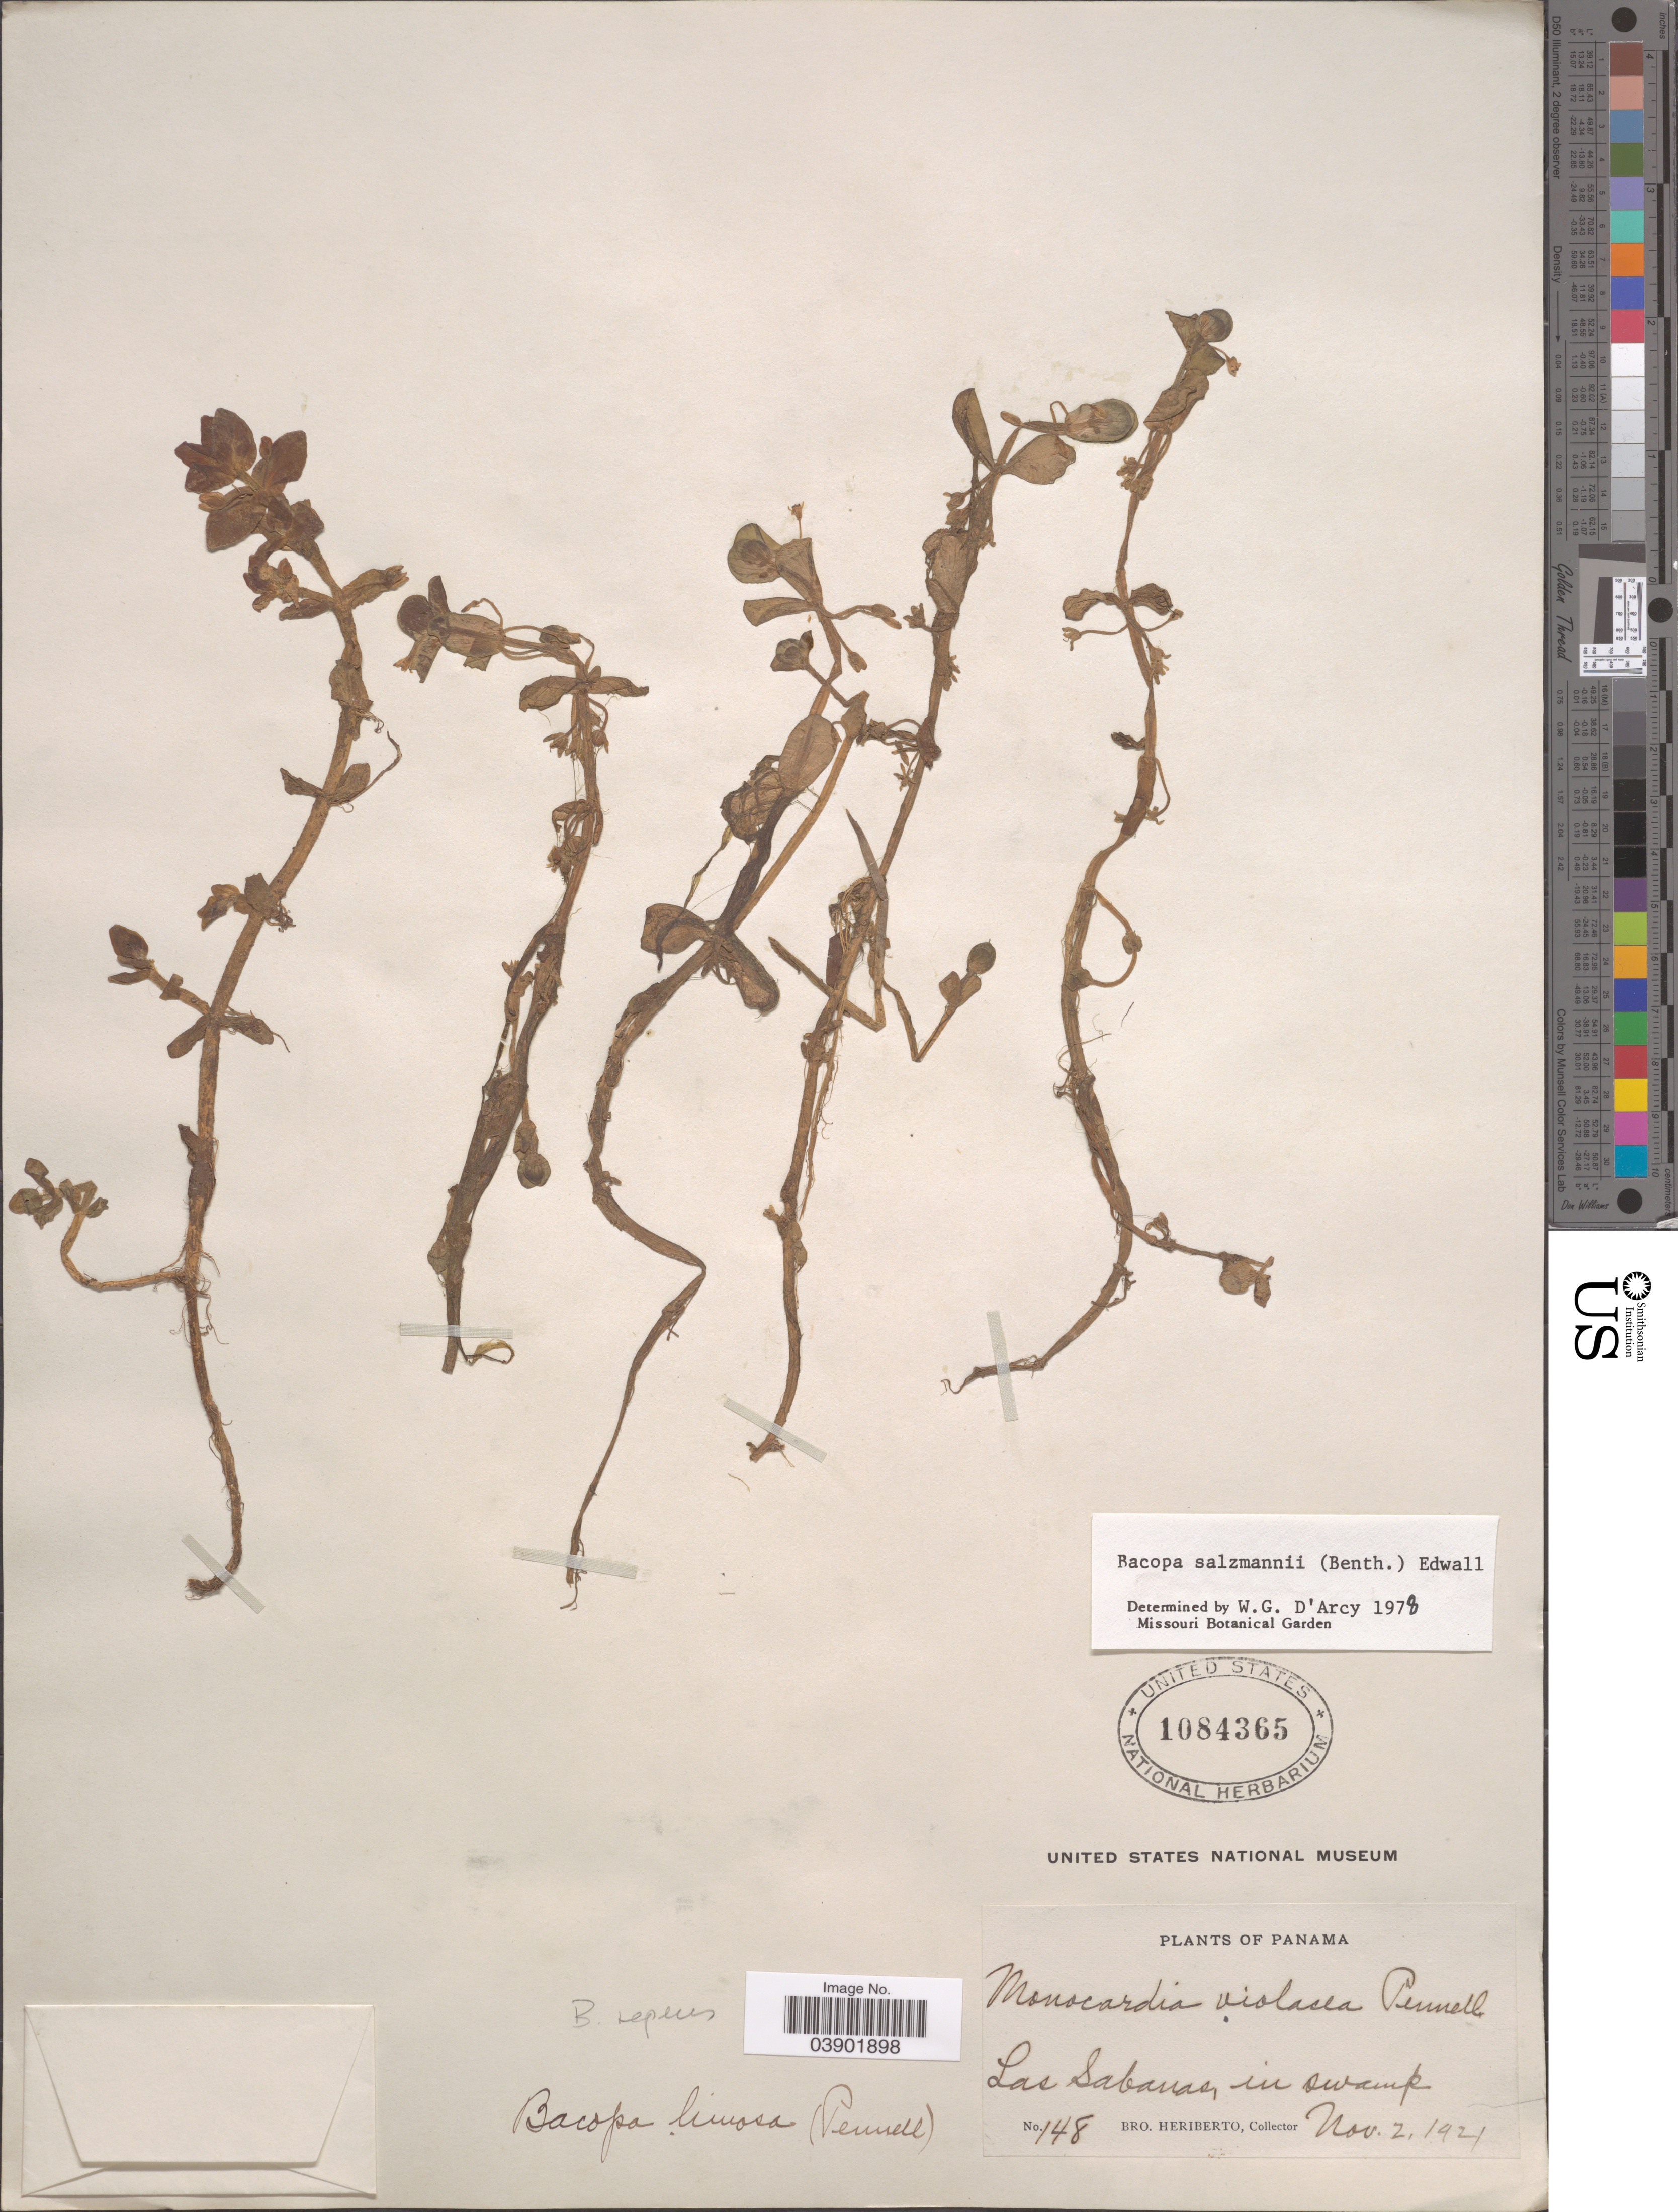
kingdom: Plantae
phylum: Tracheophyta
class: Magnoliopsida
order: Lamiales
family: Plantaginaceae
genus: Bacopa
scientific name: Bacopa salzmannii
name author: (Benth.) Wettst. ex Edwall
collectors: B. Heriberto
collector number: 148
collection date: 1921-11-02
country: Panama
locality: Las Sabanas.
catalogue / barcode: US 1084365